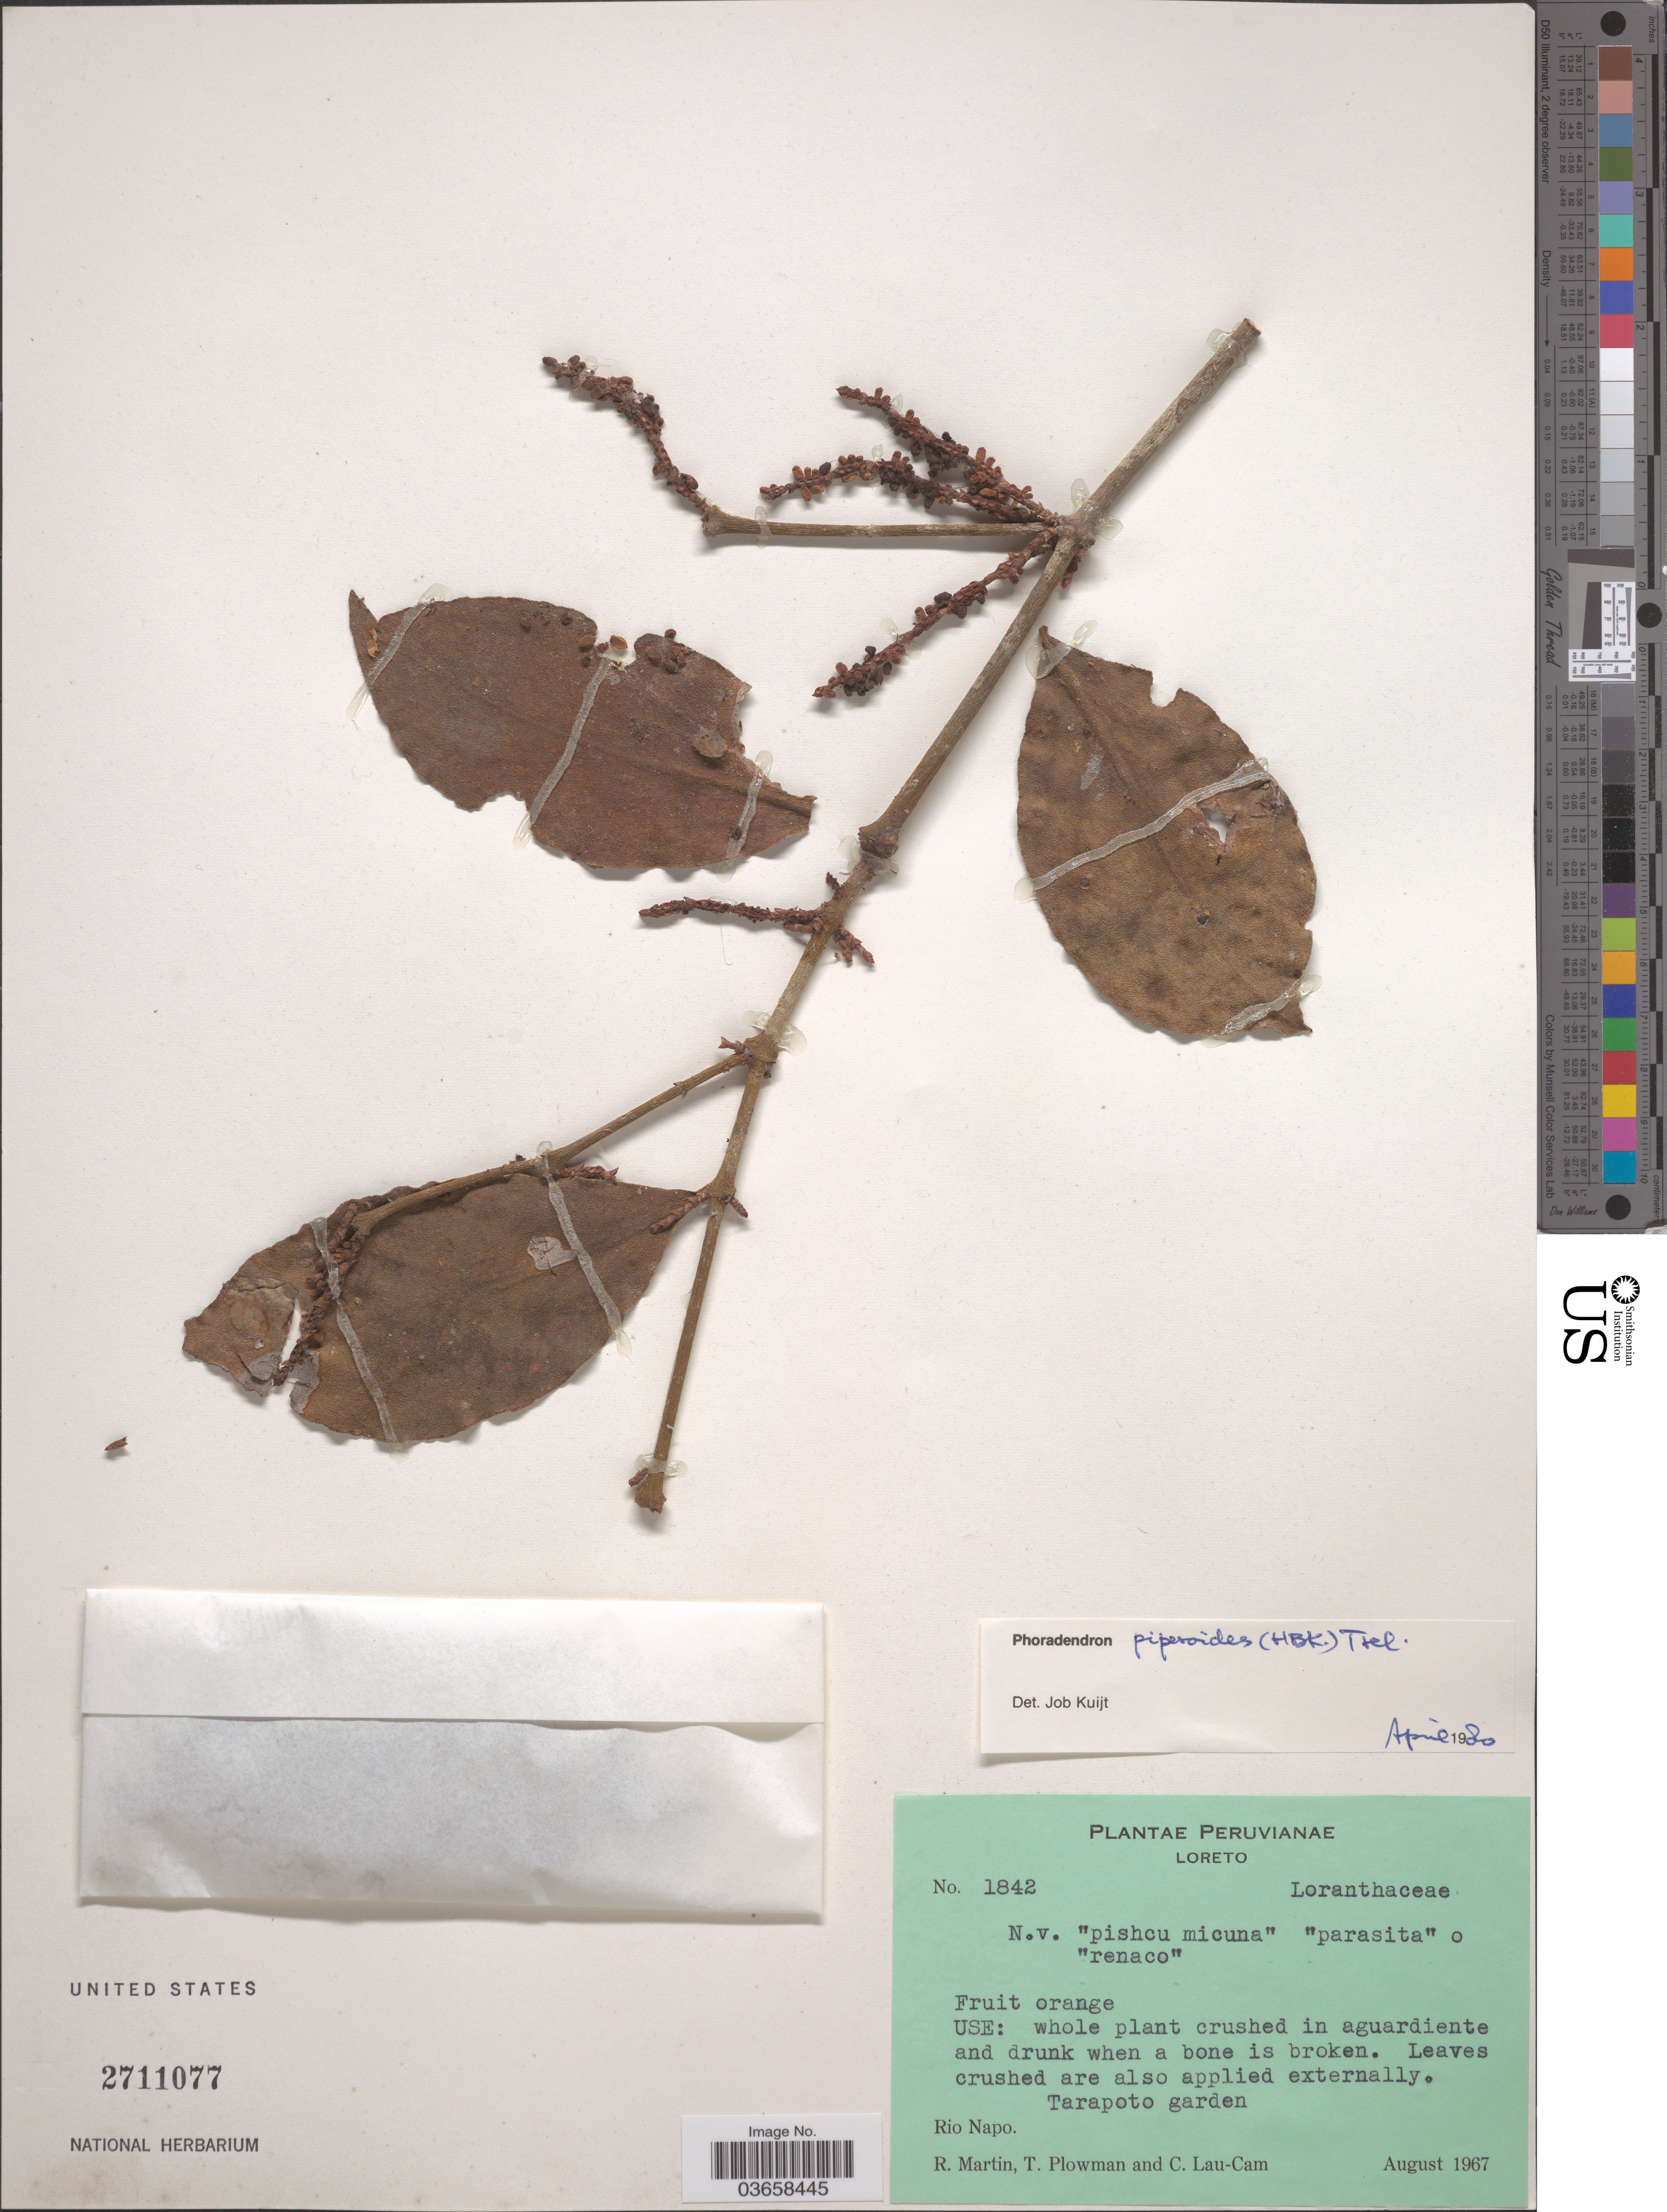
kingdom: Plantae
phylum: Tracheophyta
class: Magnoliopsida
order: Santalales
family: Viscaceae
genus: Phoradendron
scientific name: Phoradendron piperoides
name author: (Kunth) Trel.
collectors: R. Martin, T. Plowman & C. Lau-Cam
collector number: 1842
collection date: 1967-08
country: Peru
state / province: Loreto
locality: Tarapoto garden, Rio Napo.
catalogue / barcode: US 2711077